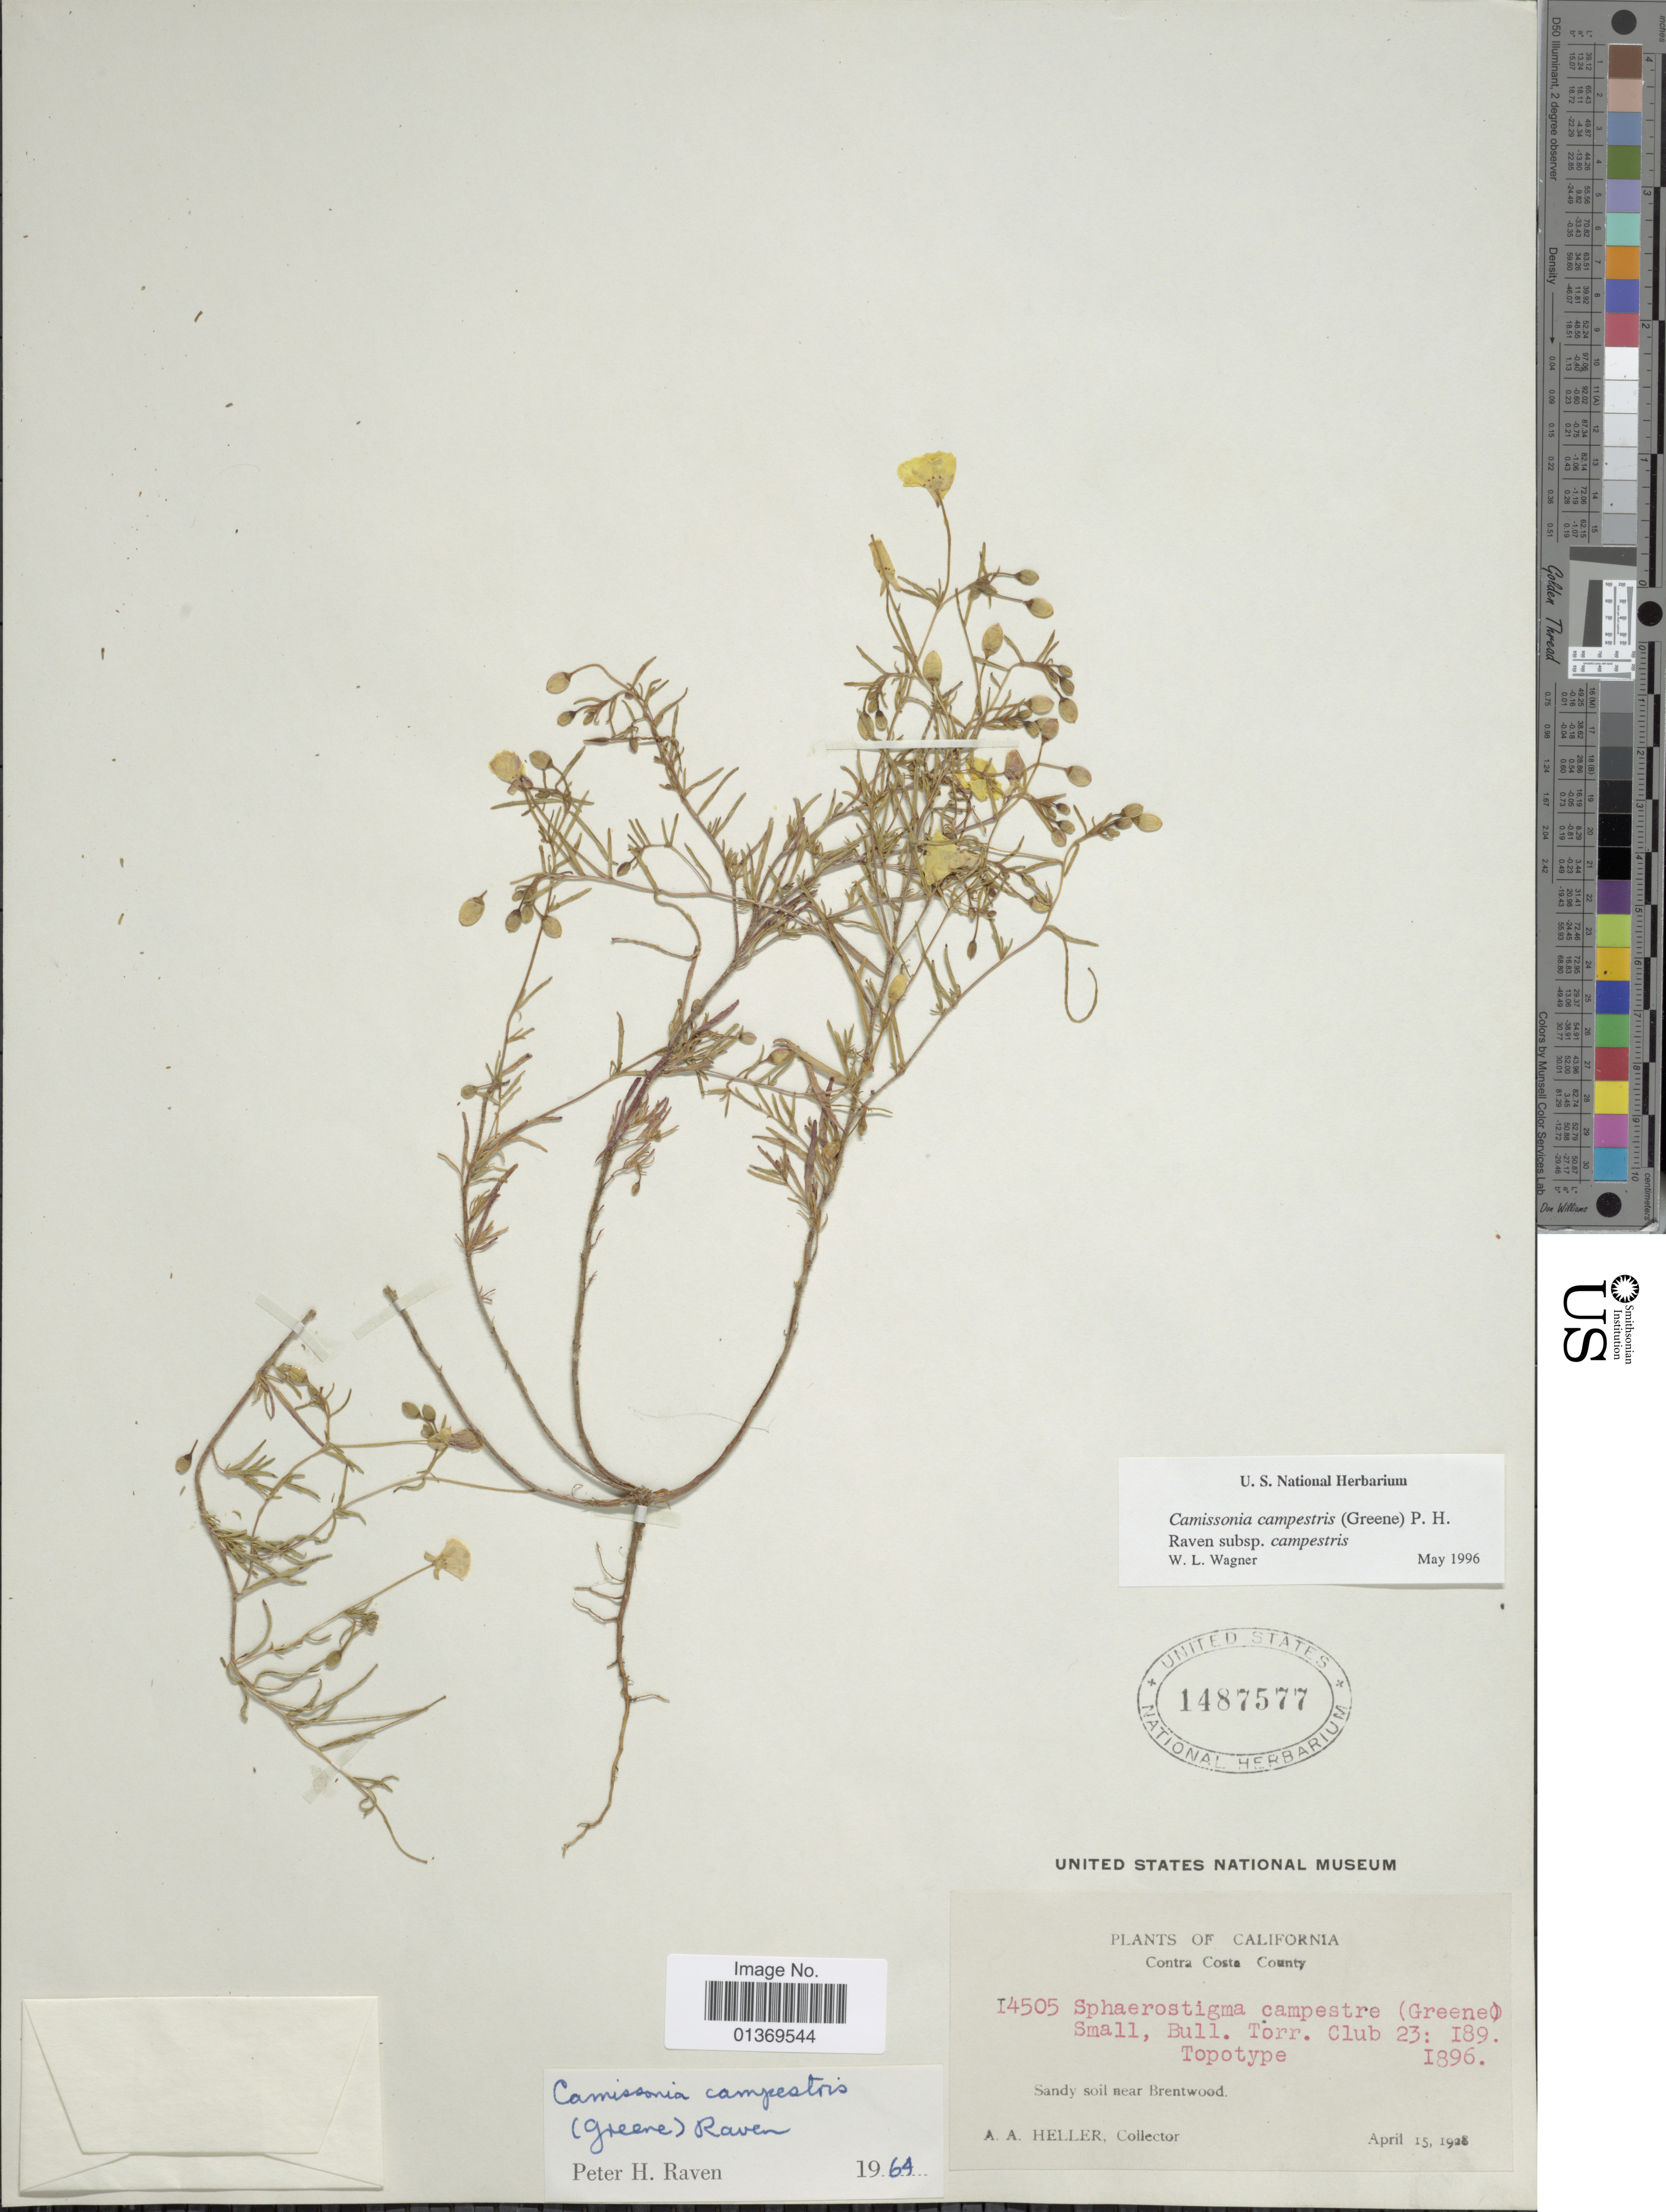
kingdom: Plantae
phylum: Tracheophyta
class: Magnoliopsida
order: Myrtales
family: Onagraceae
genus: Camissonia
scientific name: Camissonia campestris subsp. campestris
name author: (Greene) P.H. Raven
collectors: A. A. Heller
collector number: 14505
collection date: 1928-04-15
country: United States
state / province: California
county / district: Contra Costa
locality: Contra Costa County, Sandy soil near Brentwood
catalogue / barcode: US 1487577